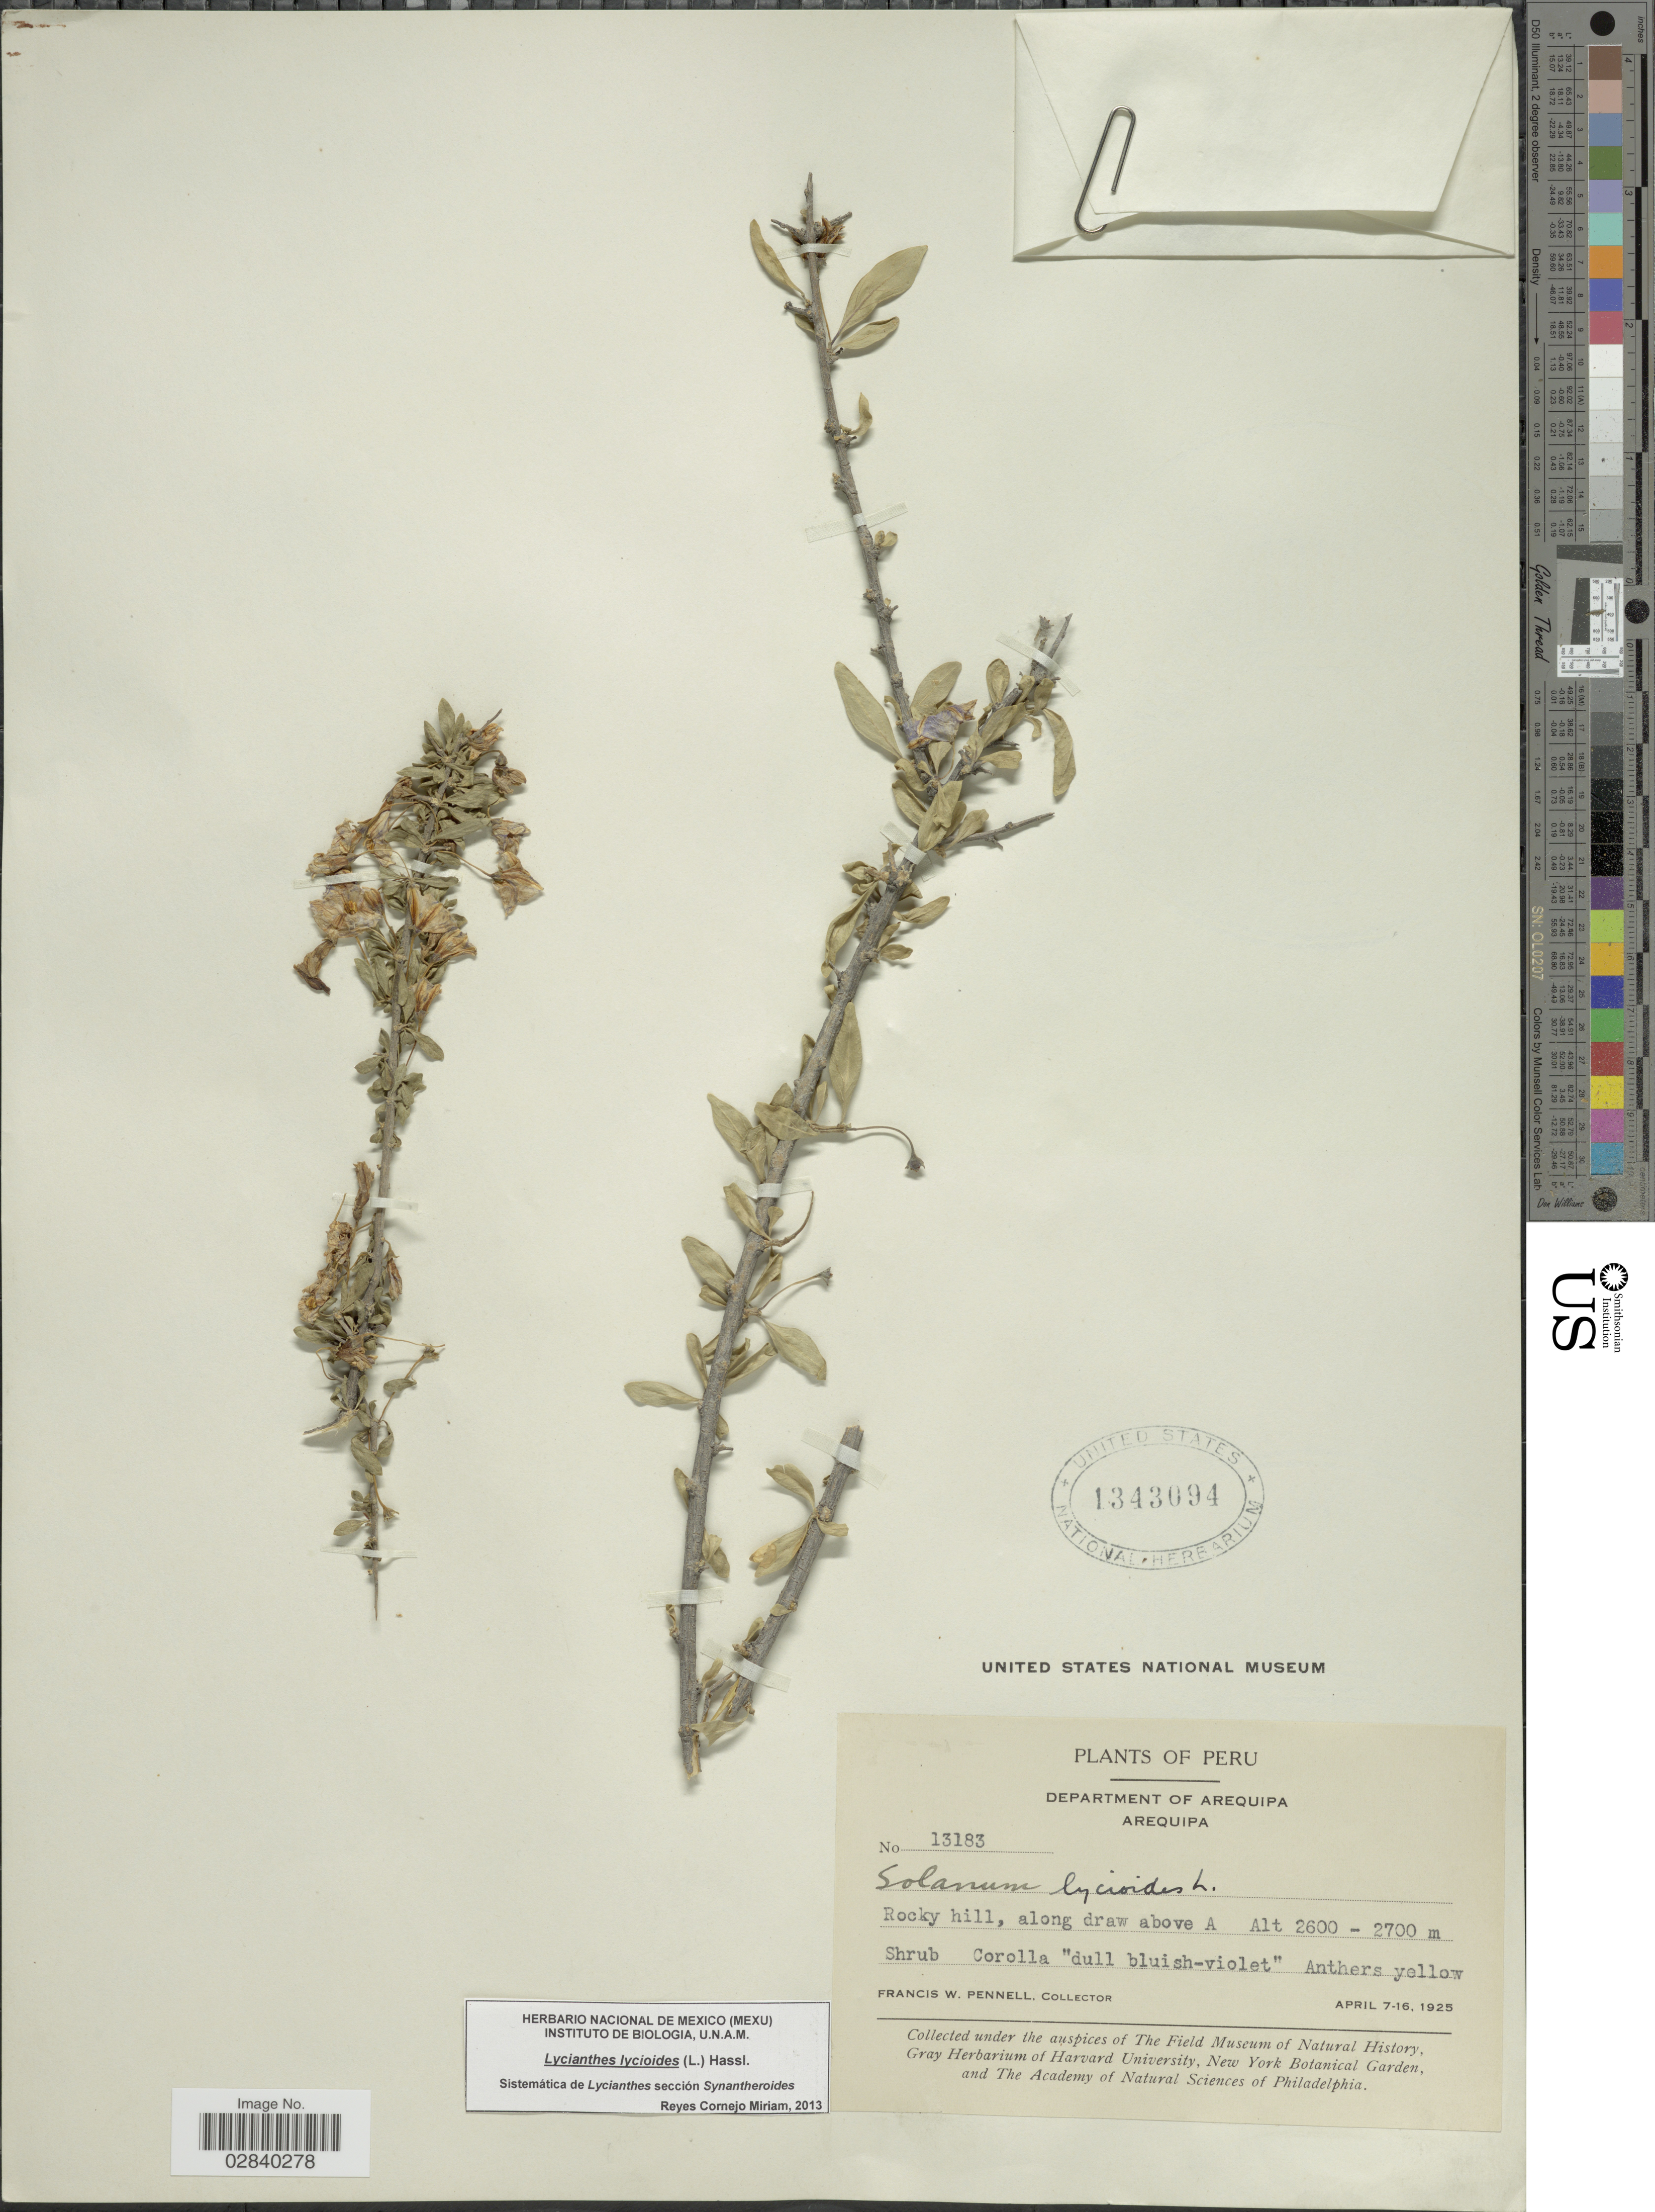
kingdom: Plantae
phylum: Tracheophyta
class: Magnoliopsida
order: Solanales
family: Solanaceae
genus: Lycianthes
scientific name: Lycianthes lycioides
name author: (L.) Hassl.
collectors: F. W. Pennell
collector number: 13183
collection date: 1925-04-07/1925-04-16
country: Peru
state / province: Arequipa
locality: Department of Arequipa, Arequipa.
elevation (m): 2600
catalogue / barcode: US 1343094